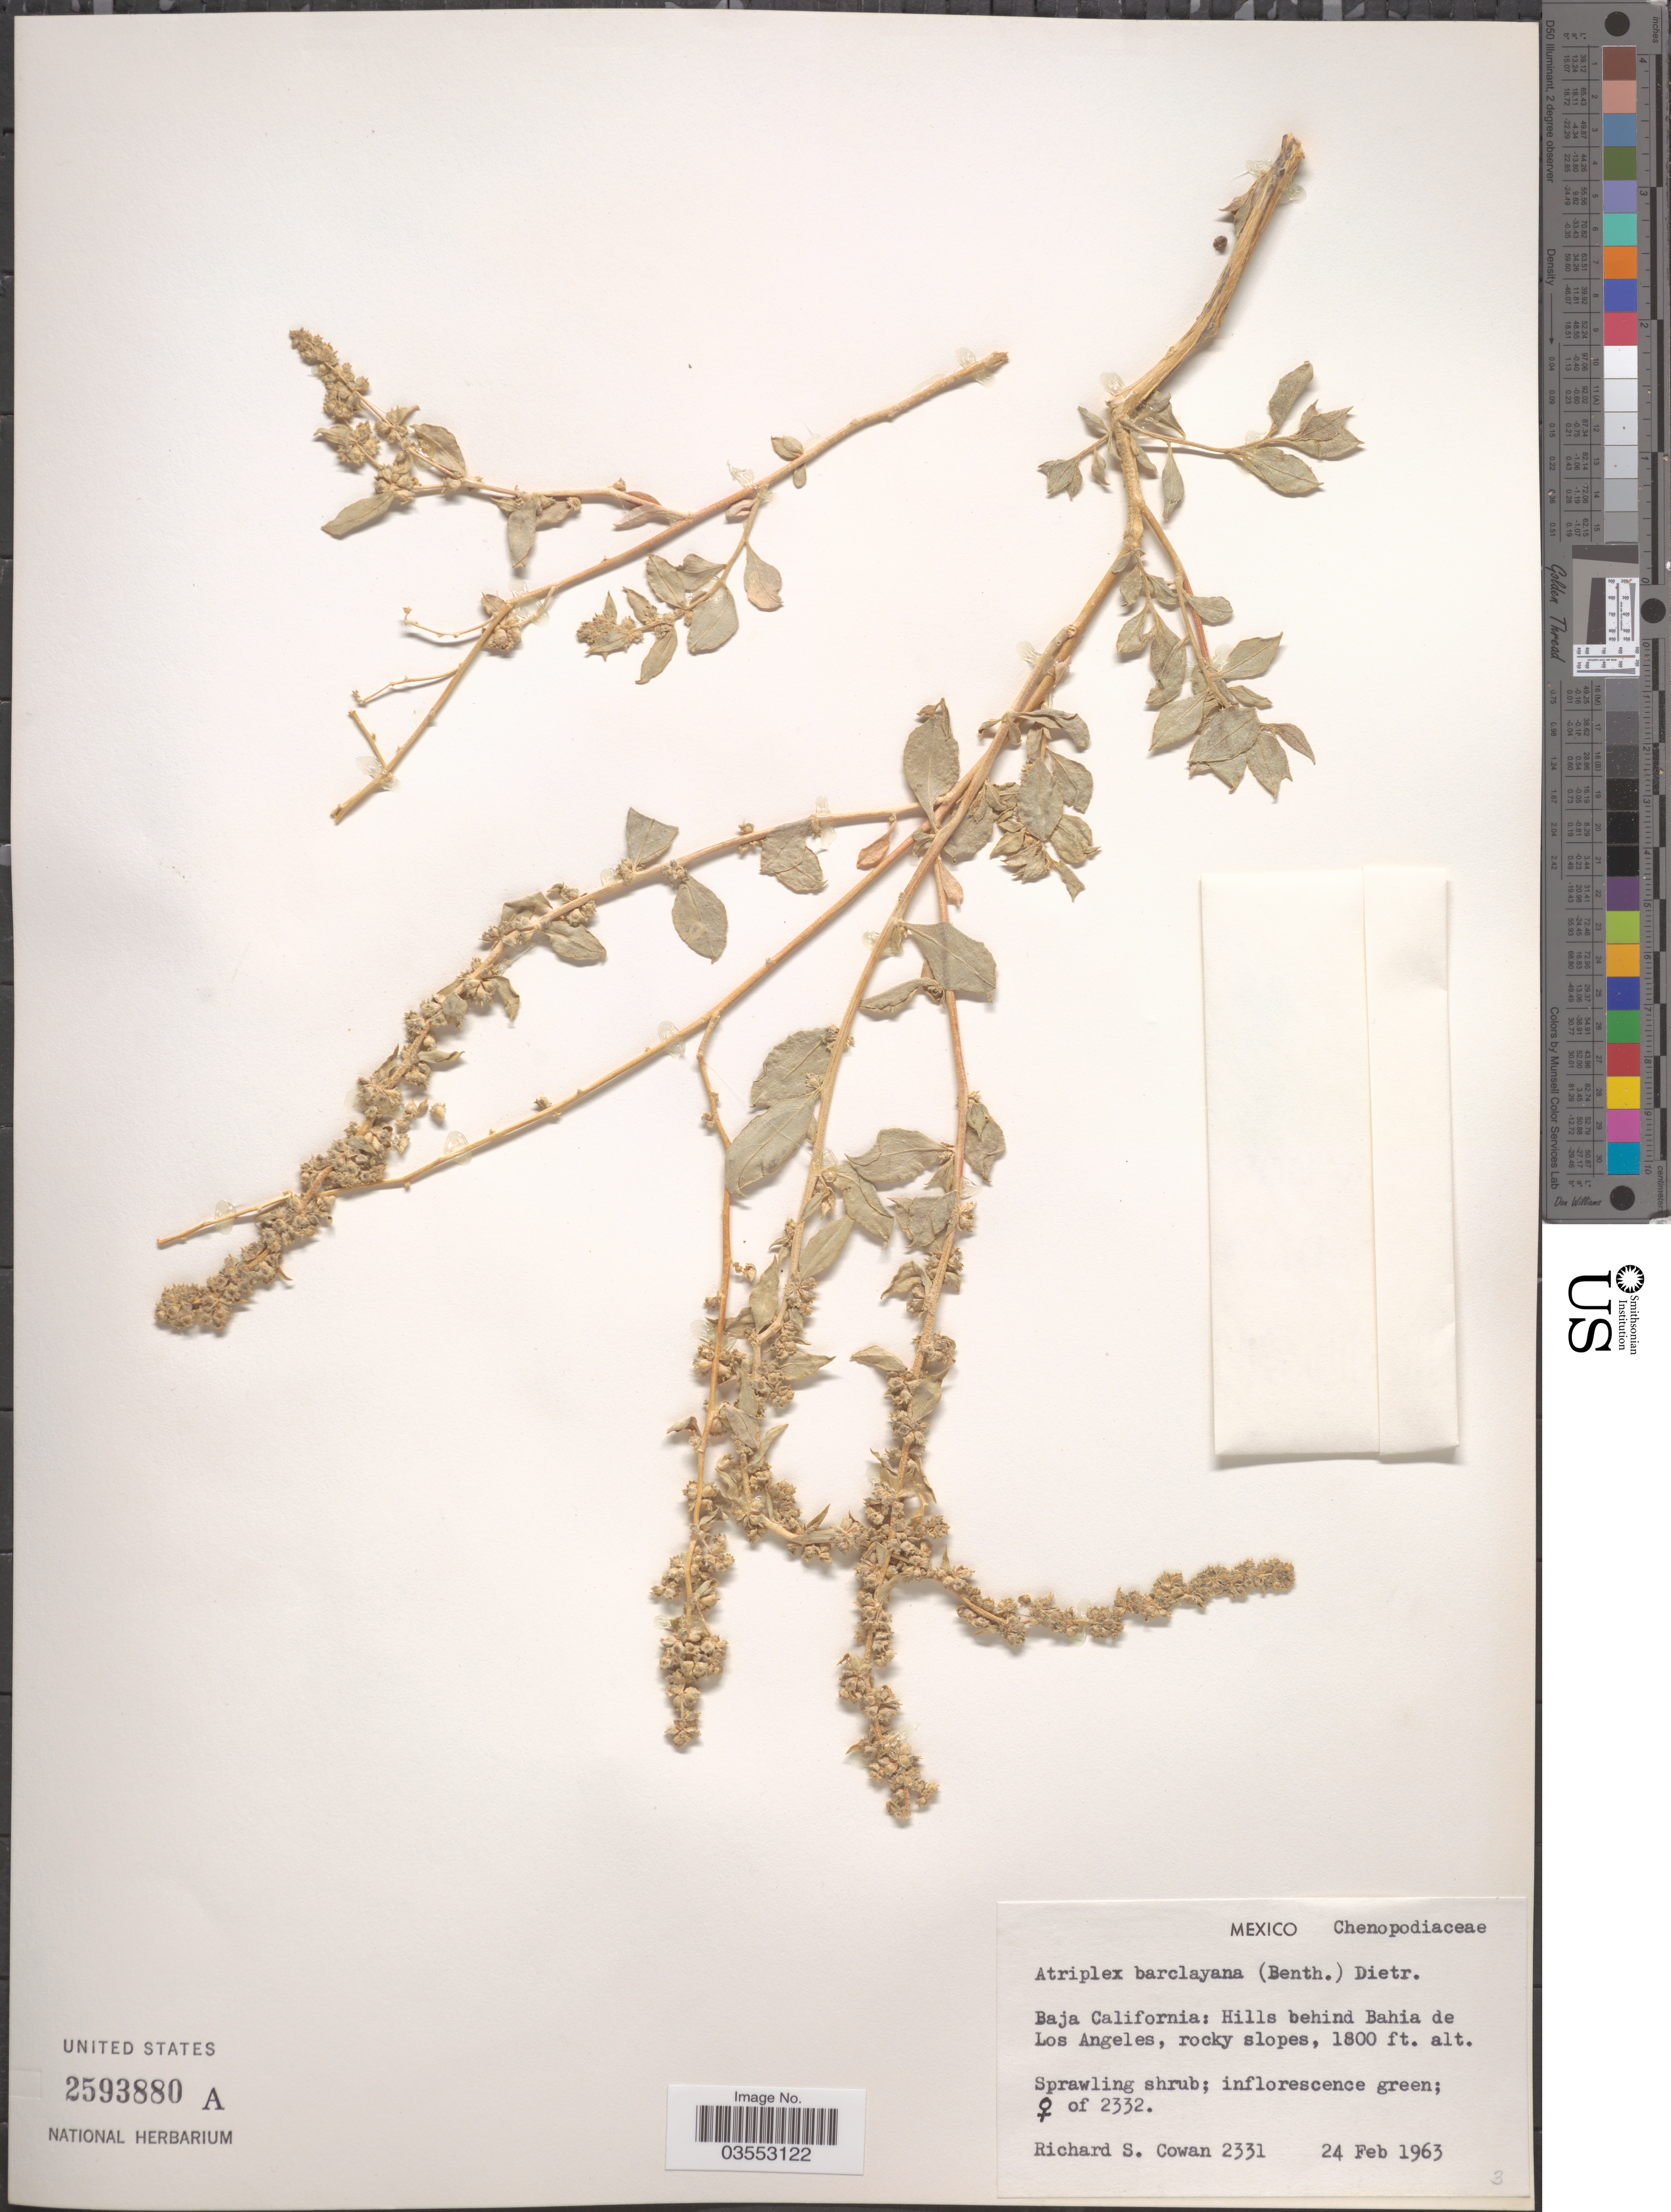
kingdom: Plantae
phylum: Tracheophyta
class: Magnoliopsida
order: Caryophyllales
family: Amaranthaceae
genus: Atriplex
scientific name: Atriplex barclayana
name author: (Benth.) D. Dietr.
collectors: R. S. Cowan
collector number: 2331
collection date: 1963-02-24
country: Mexico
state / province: Baja California Norte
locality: Hills behind Bahia de Los Angeles, rocky slopes.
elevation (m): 549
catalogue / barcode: US 2593880A